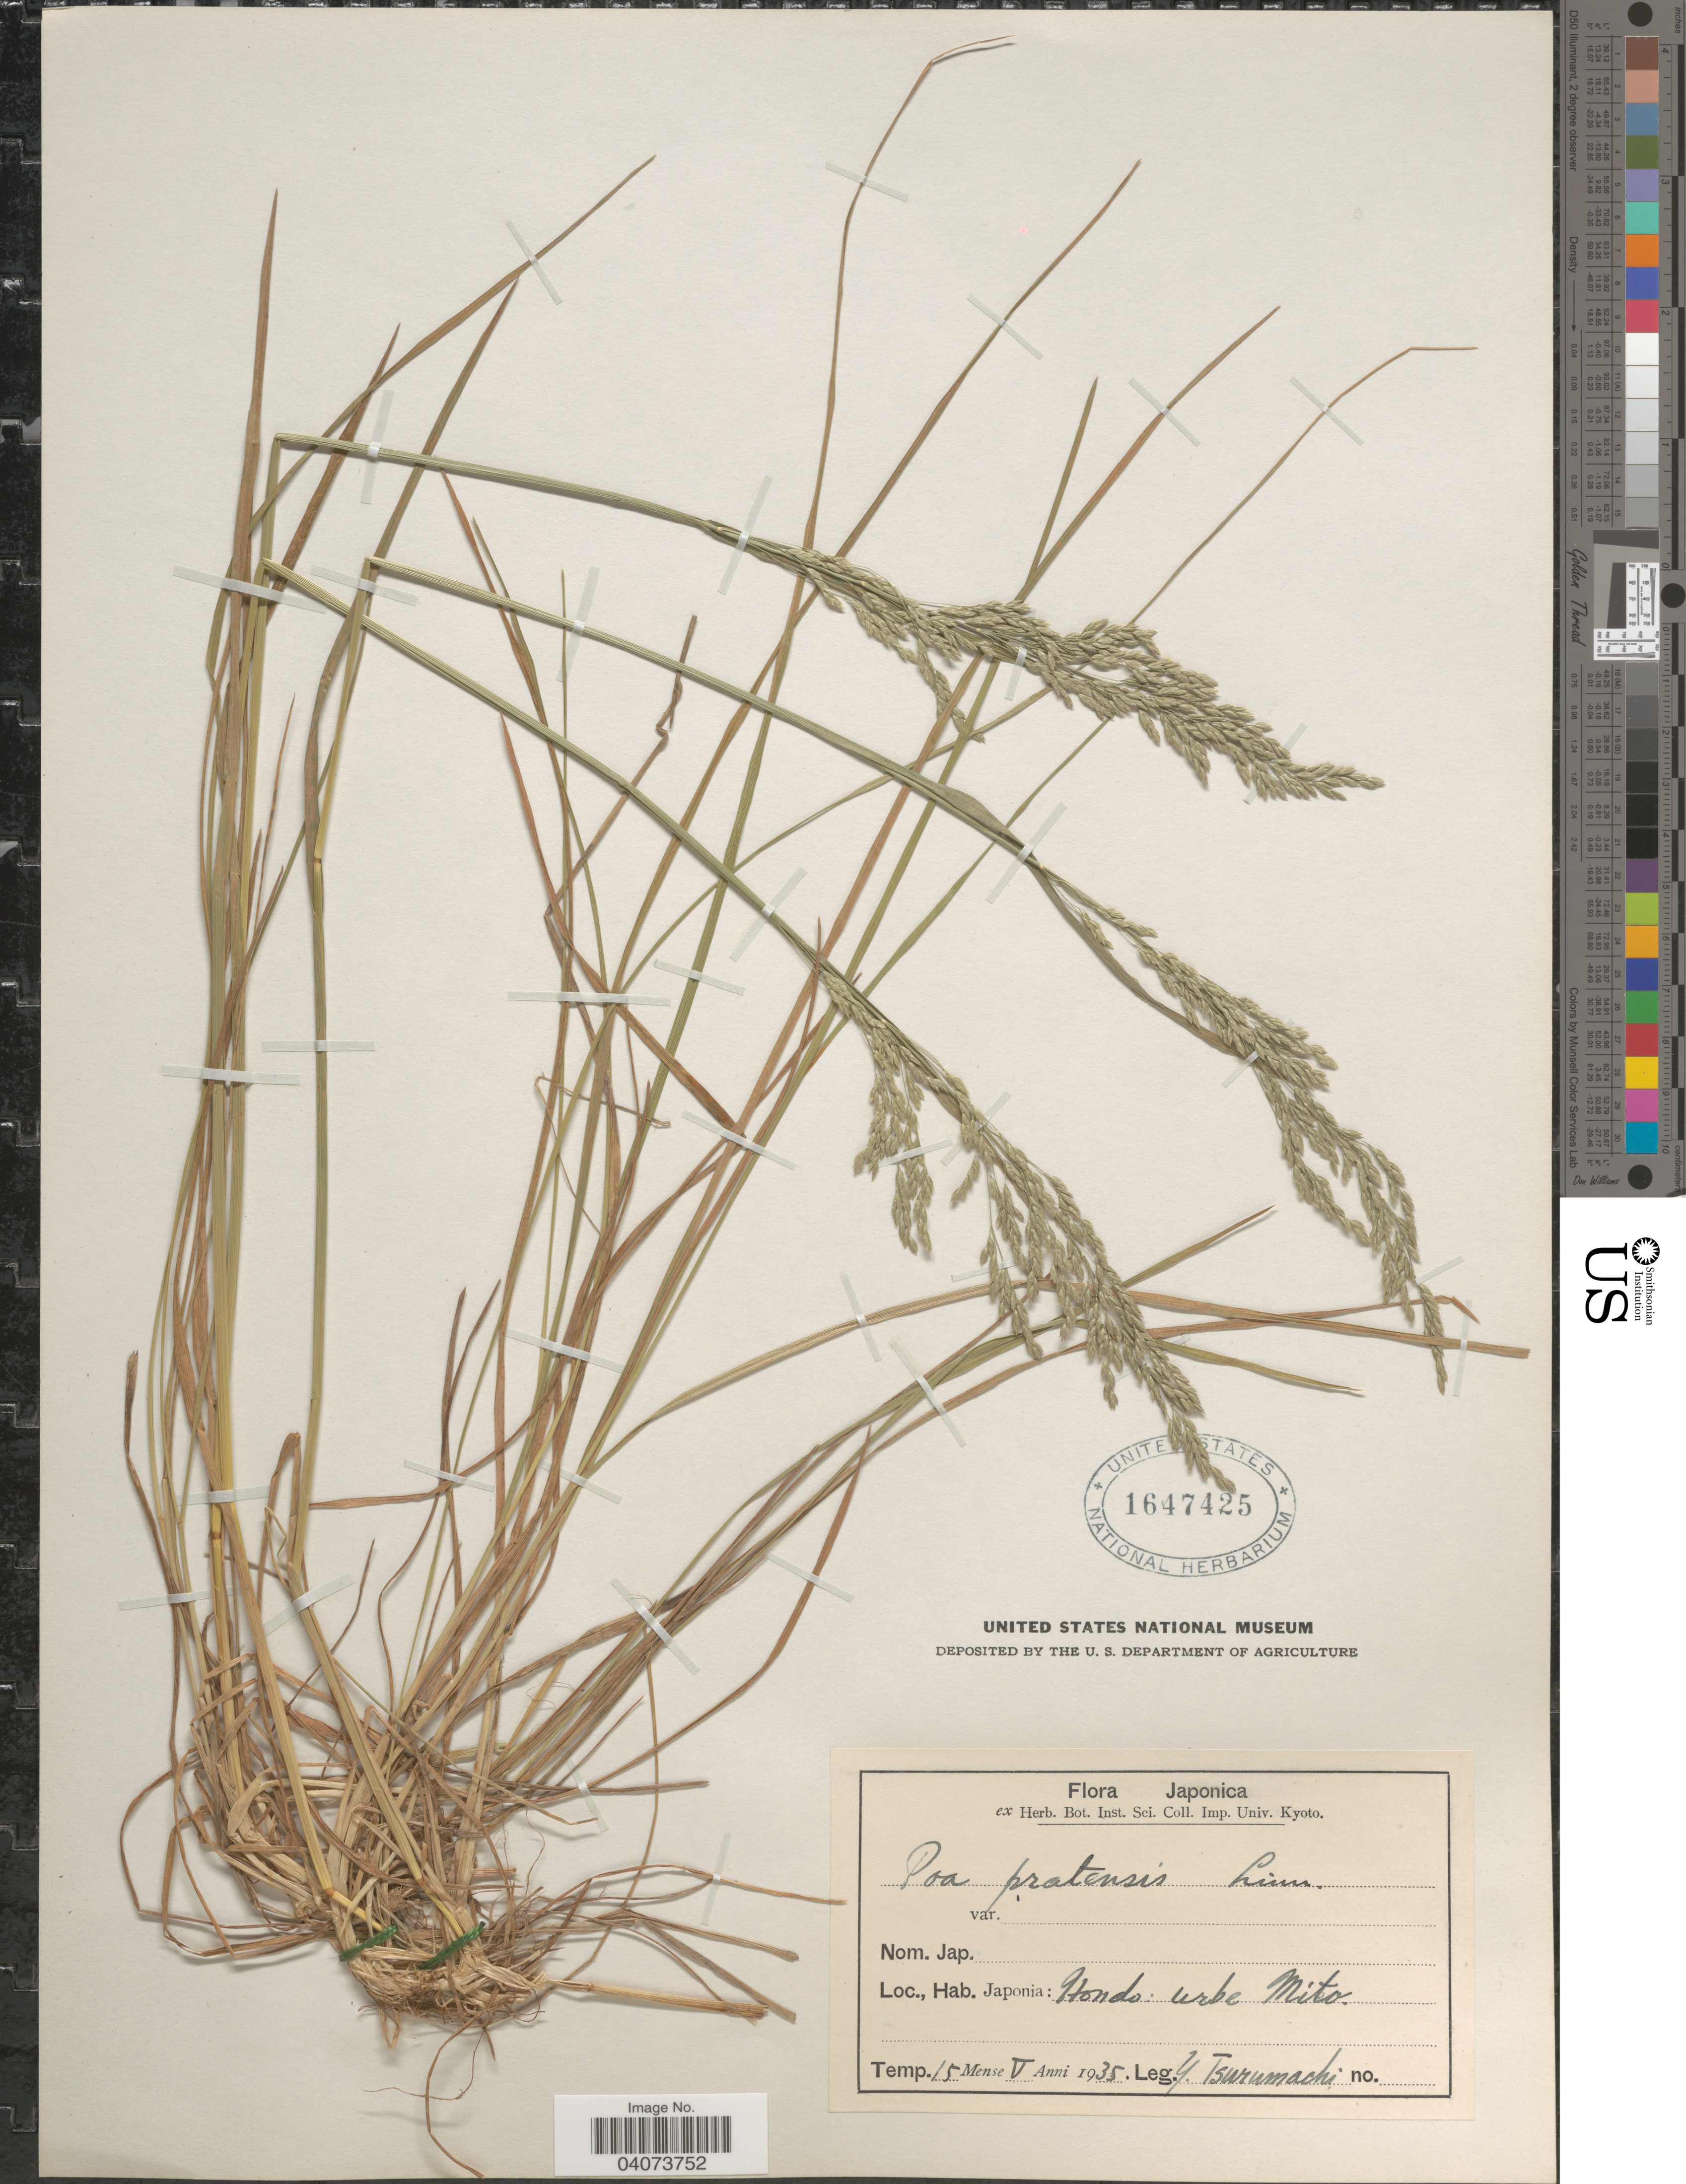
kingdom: Plantae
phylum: Tracheophyta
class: Liliopsida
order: Poales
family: Poaceae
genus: Poa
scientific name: Poa pratensis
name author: L.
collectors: Y. Tsurumachi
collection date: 1935-05-15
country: Japan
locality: Hondo: urbe Mito.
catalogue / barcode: US 1647425